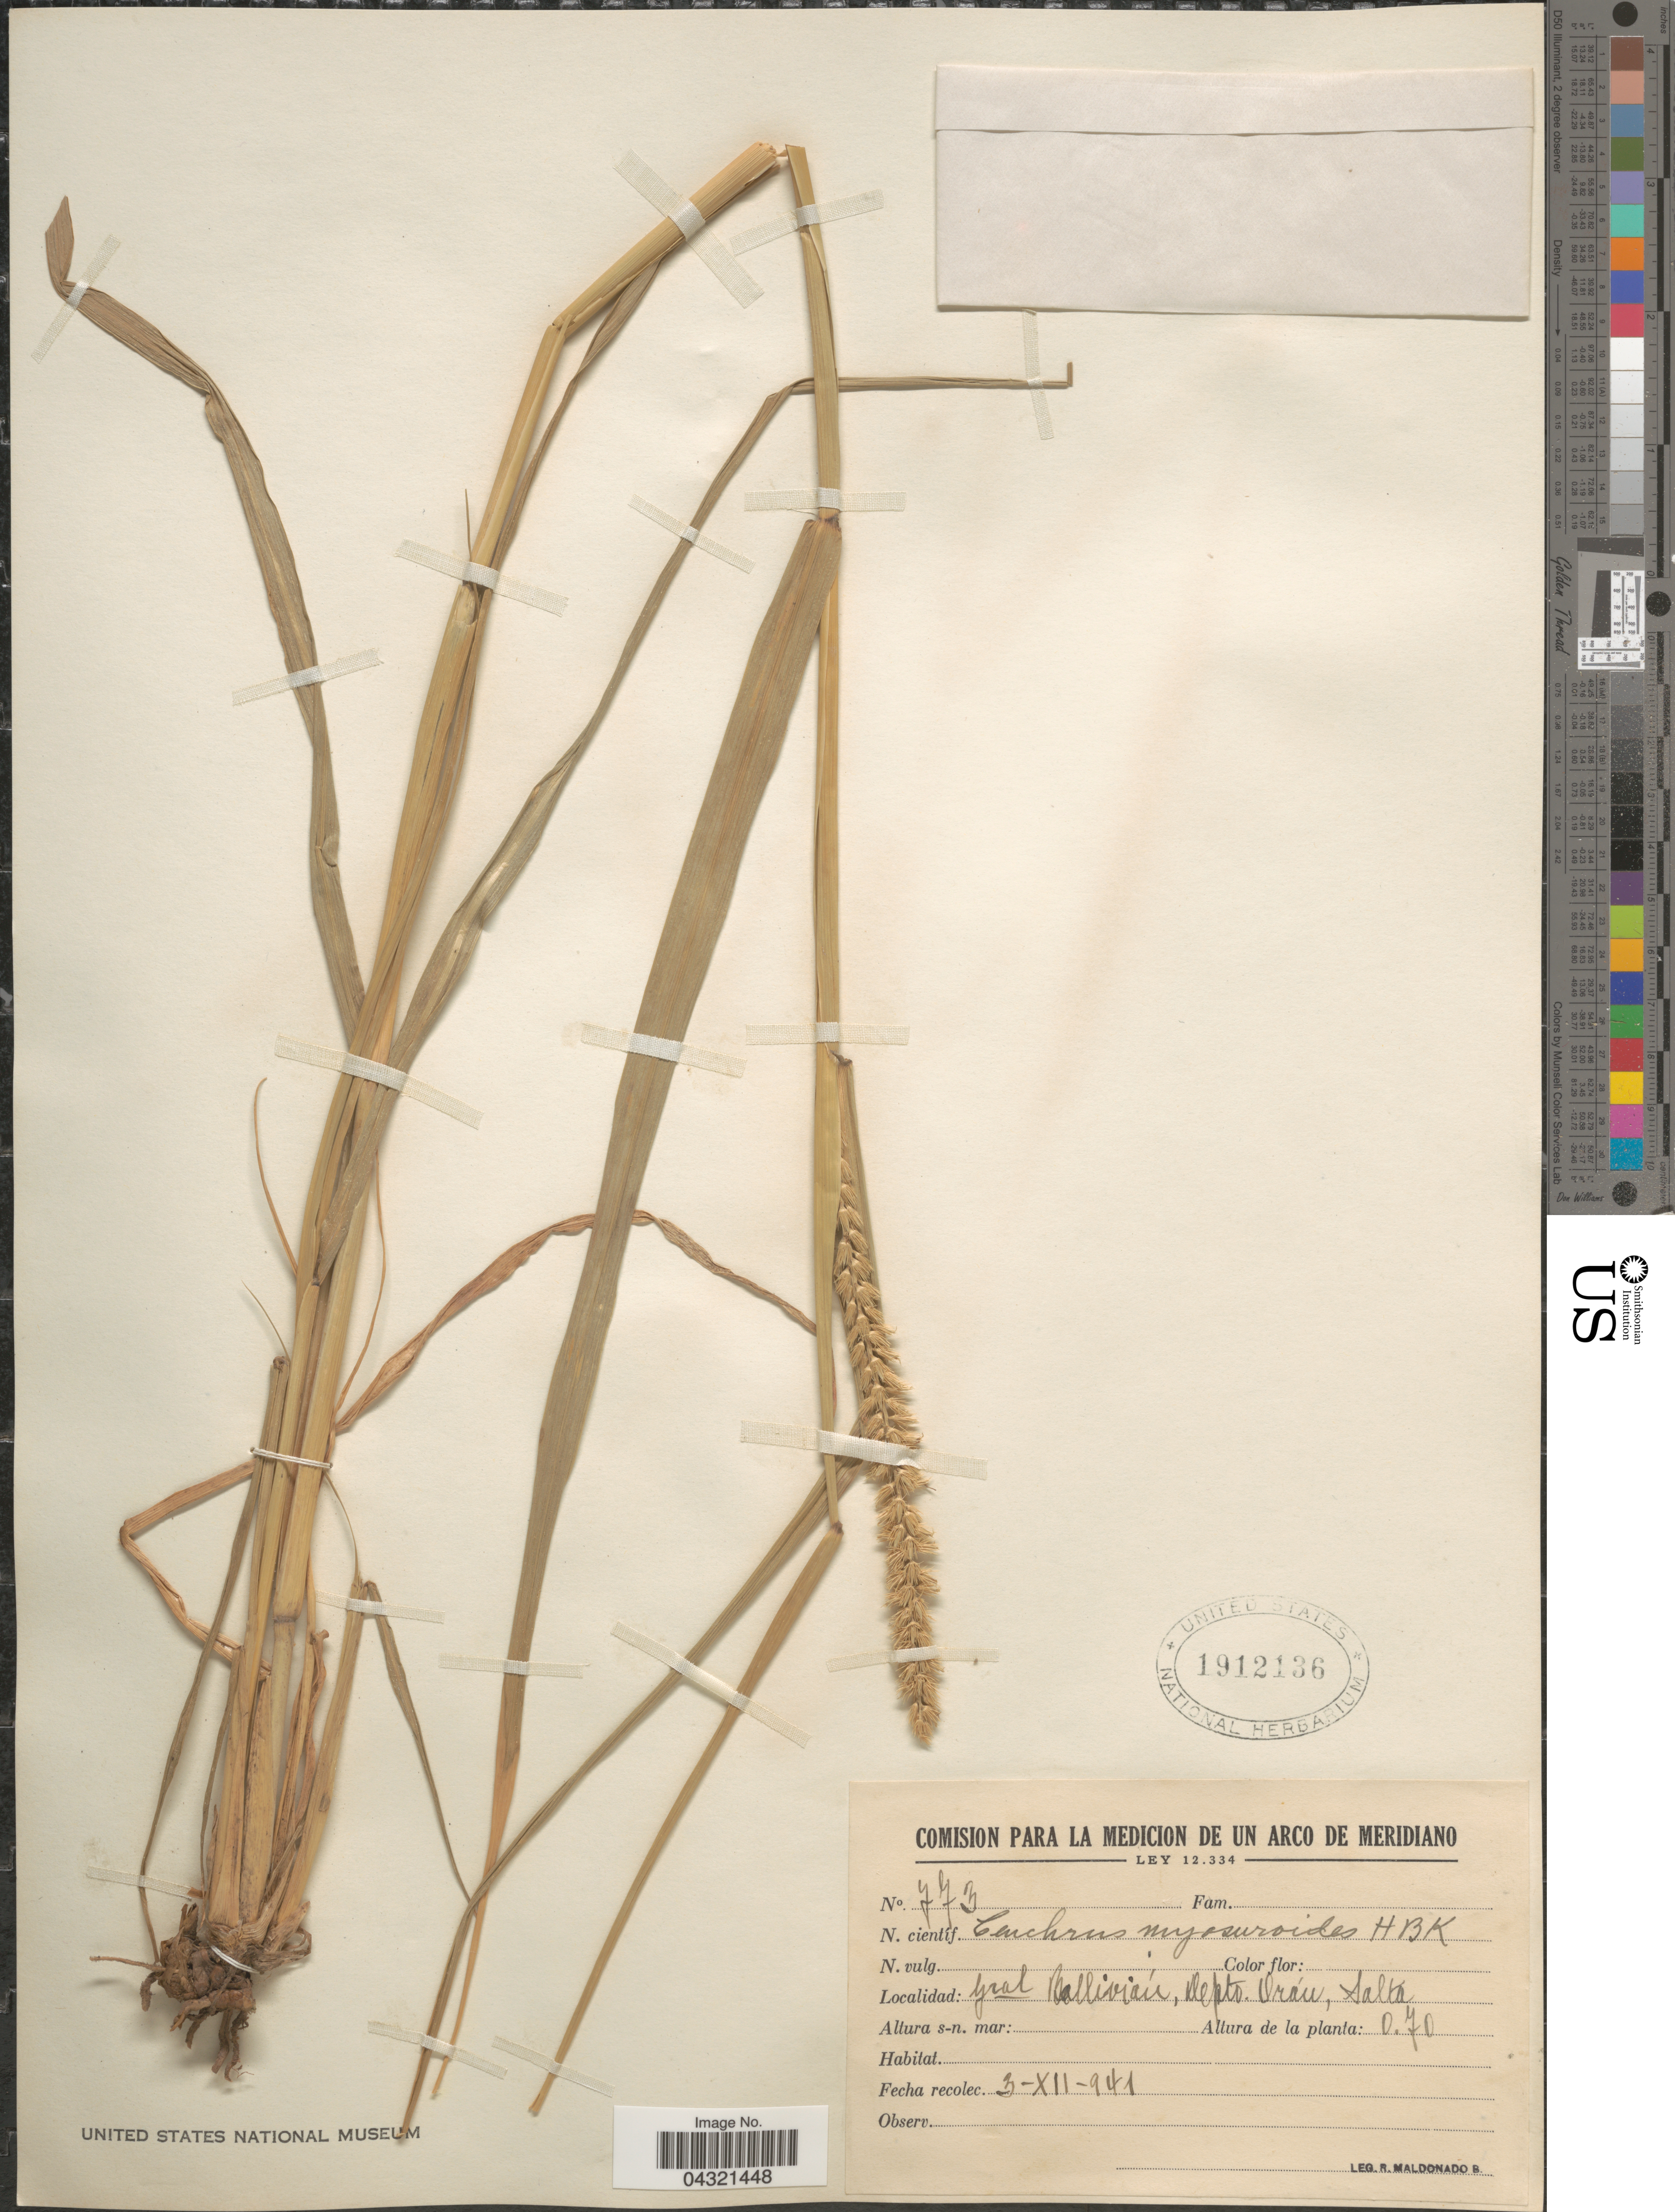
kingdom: Plantae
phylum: Tracheophyta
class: Liliopsida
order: Poales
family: Poaceae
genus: Cenchrus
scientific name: Cenchrus myosuroides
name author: Kunth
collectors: R. Maldonado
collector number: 773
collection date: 1941-12-03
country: Argentina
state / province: Salta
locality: Gral Balliviaú, Depto. Oráu.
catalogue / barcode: US 1912136